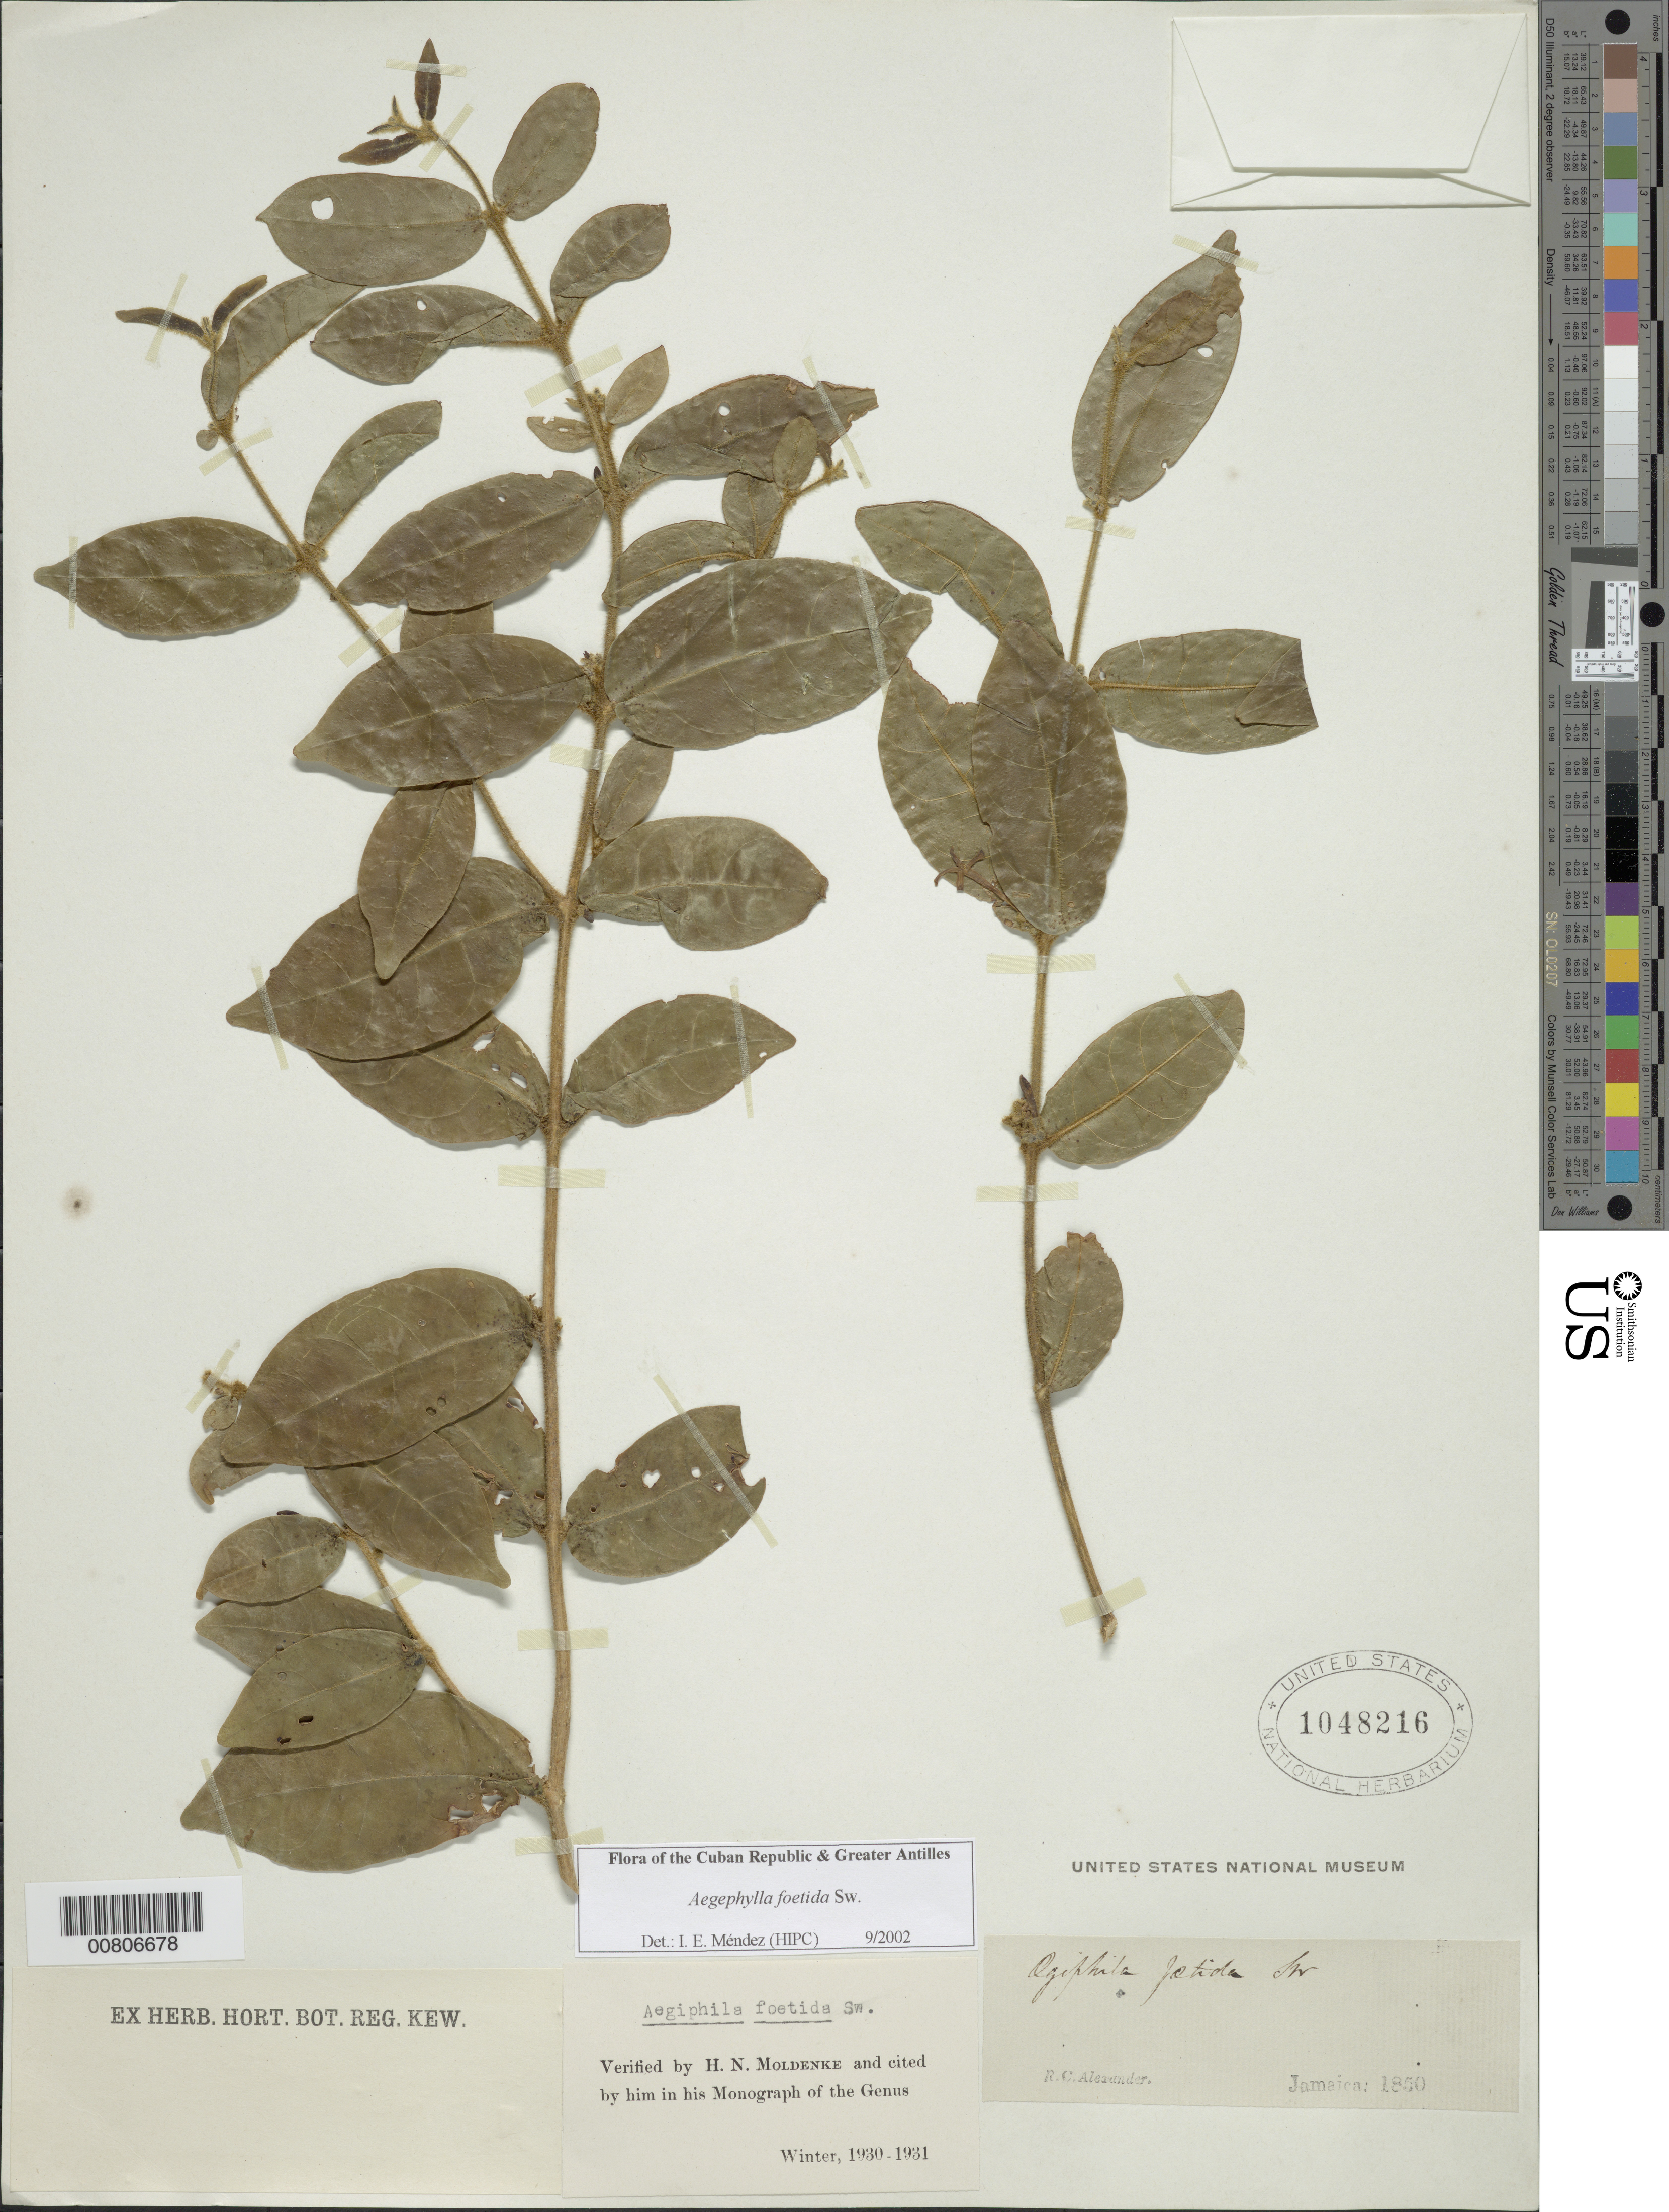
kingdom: Plantae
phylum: Tracheophyta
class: Magnoliopsida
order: Lamiales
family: Lamiaceae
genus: Aegiphila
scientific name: Aegiphila foetida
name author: Sw.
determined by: Méndez, Isidro E., (HIPC)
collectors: R. C. Alexander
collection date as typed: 1850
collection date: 1850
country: Jamaica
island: Jamaica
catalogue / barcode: US 1048216